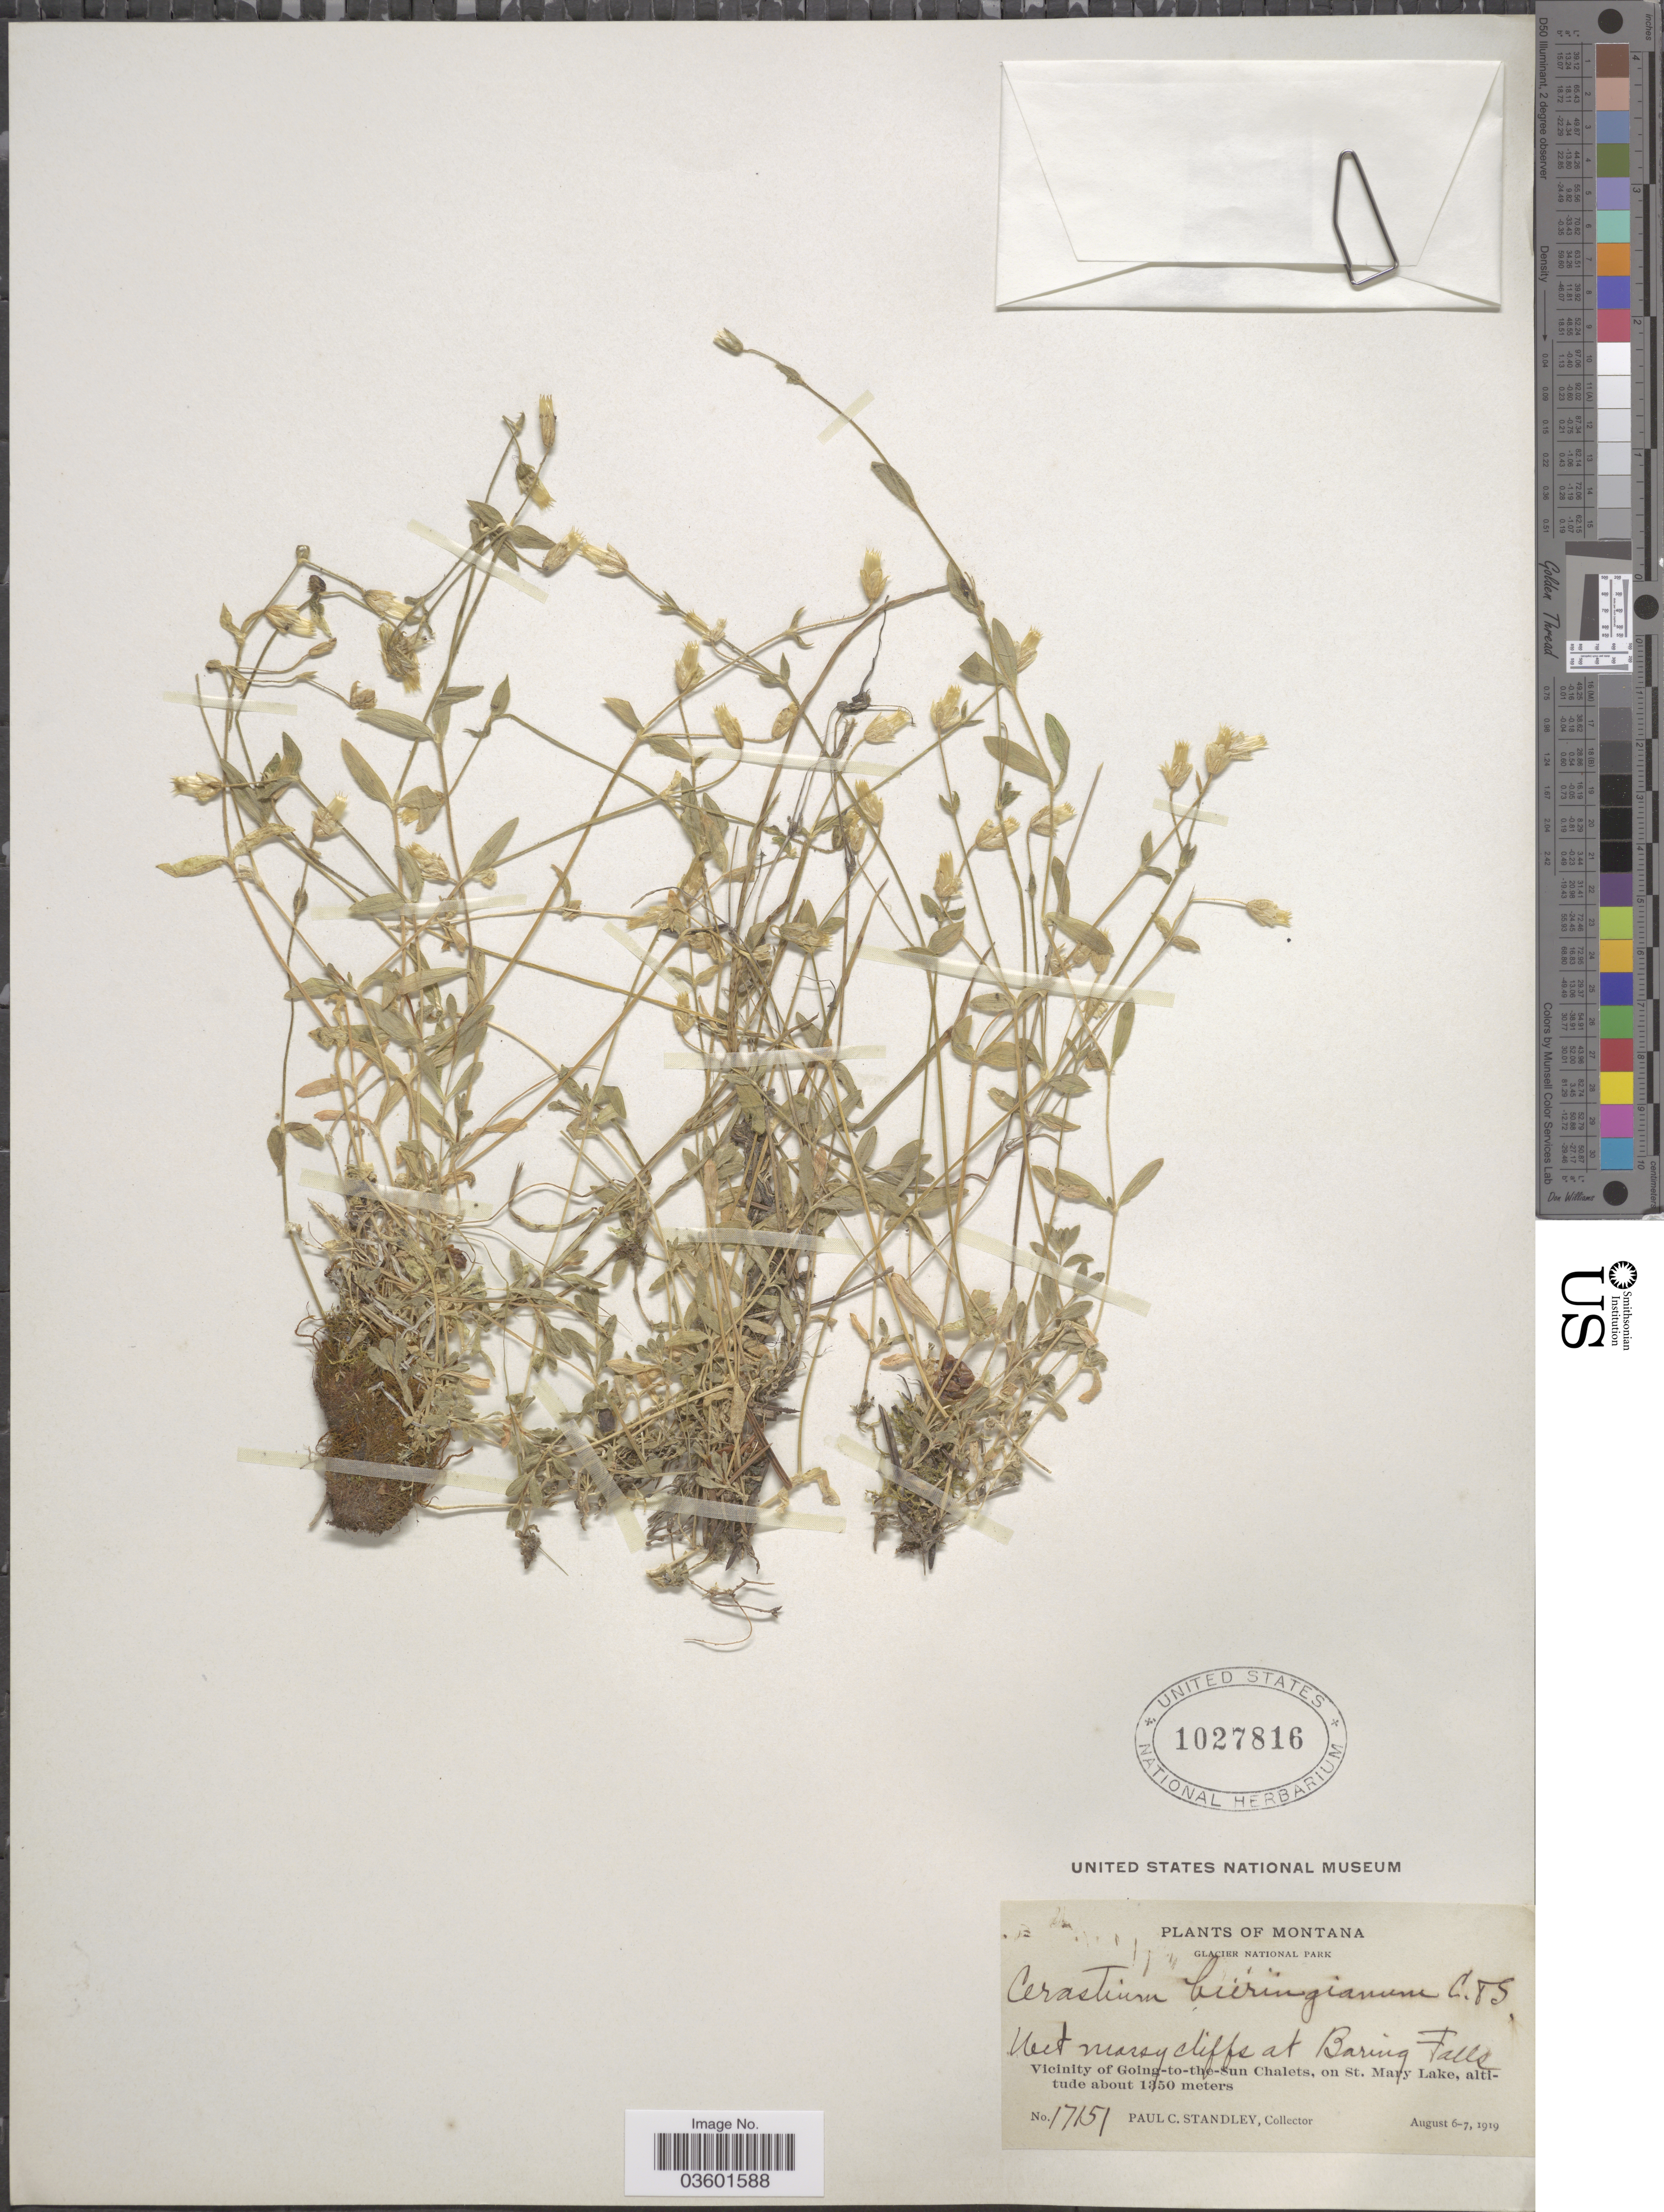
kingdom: Plantae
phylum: Tracheophyta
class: Magnoliopsida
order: Caryophyllales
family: Caryophyllaceae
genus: Cerastium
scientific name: Cerastium beeringianum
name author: Cham. & Schltdl.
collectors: P. C. Standley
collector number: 17151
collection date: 1919-08-06/1919-08-07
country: United States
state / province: Montana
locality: Glacier National Park. Vicinity of Going-to-the-Sun-Chalets, on St. Mary Lake. Baring Falls.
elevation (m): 1350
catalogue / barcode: US 1027816